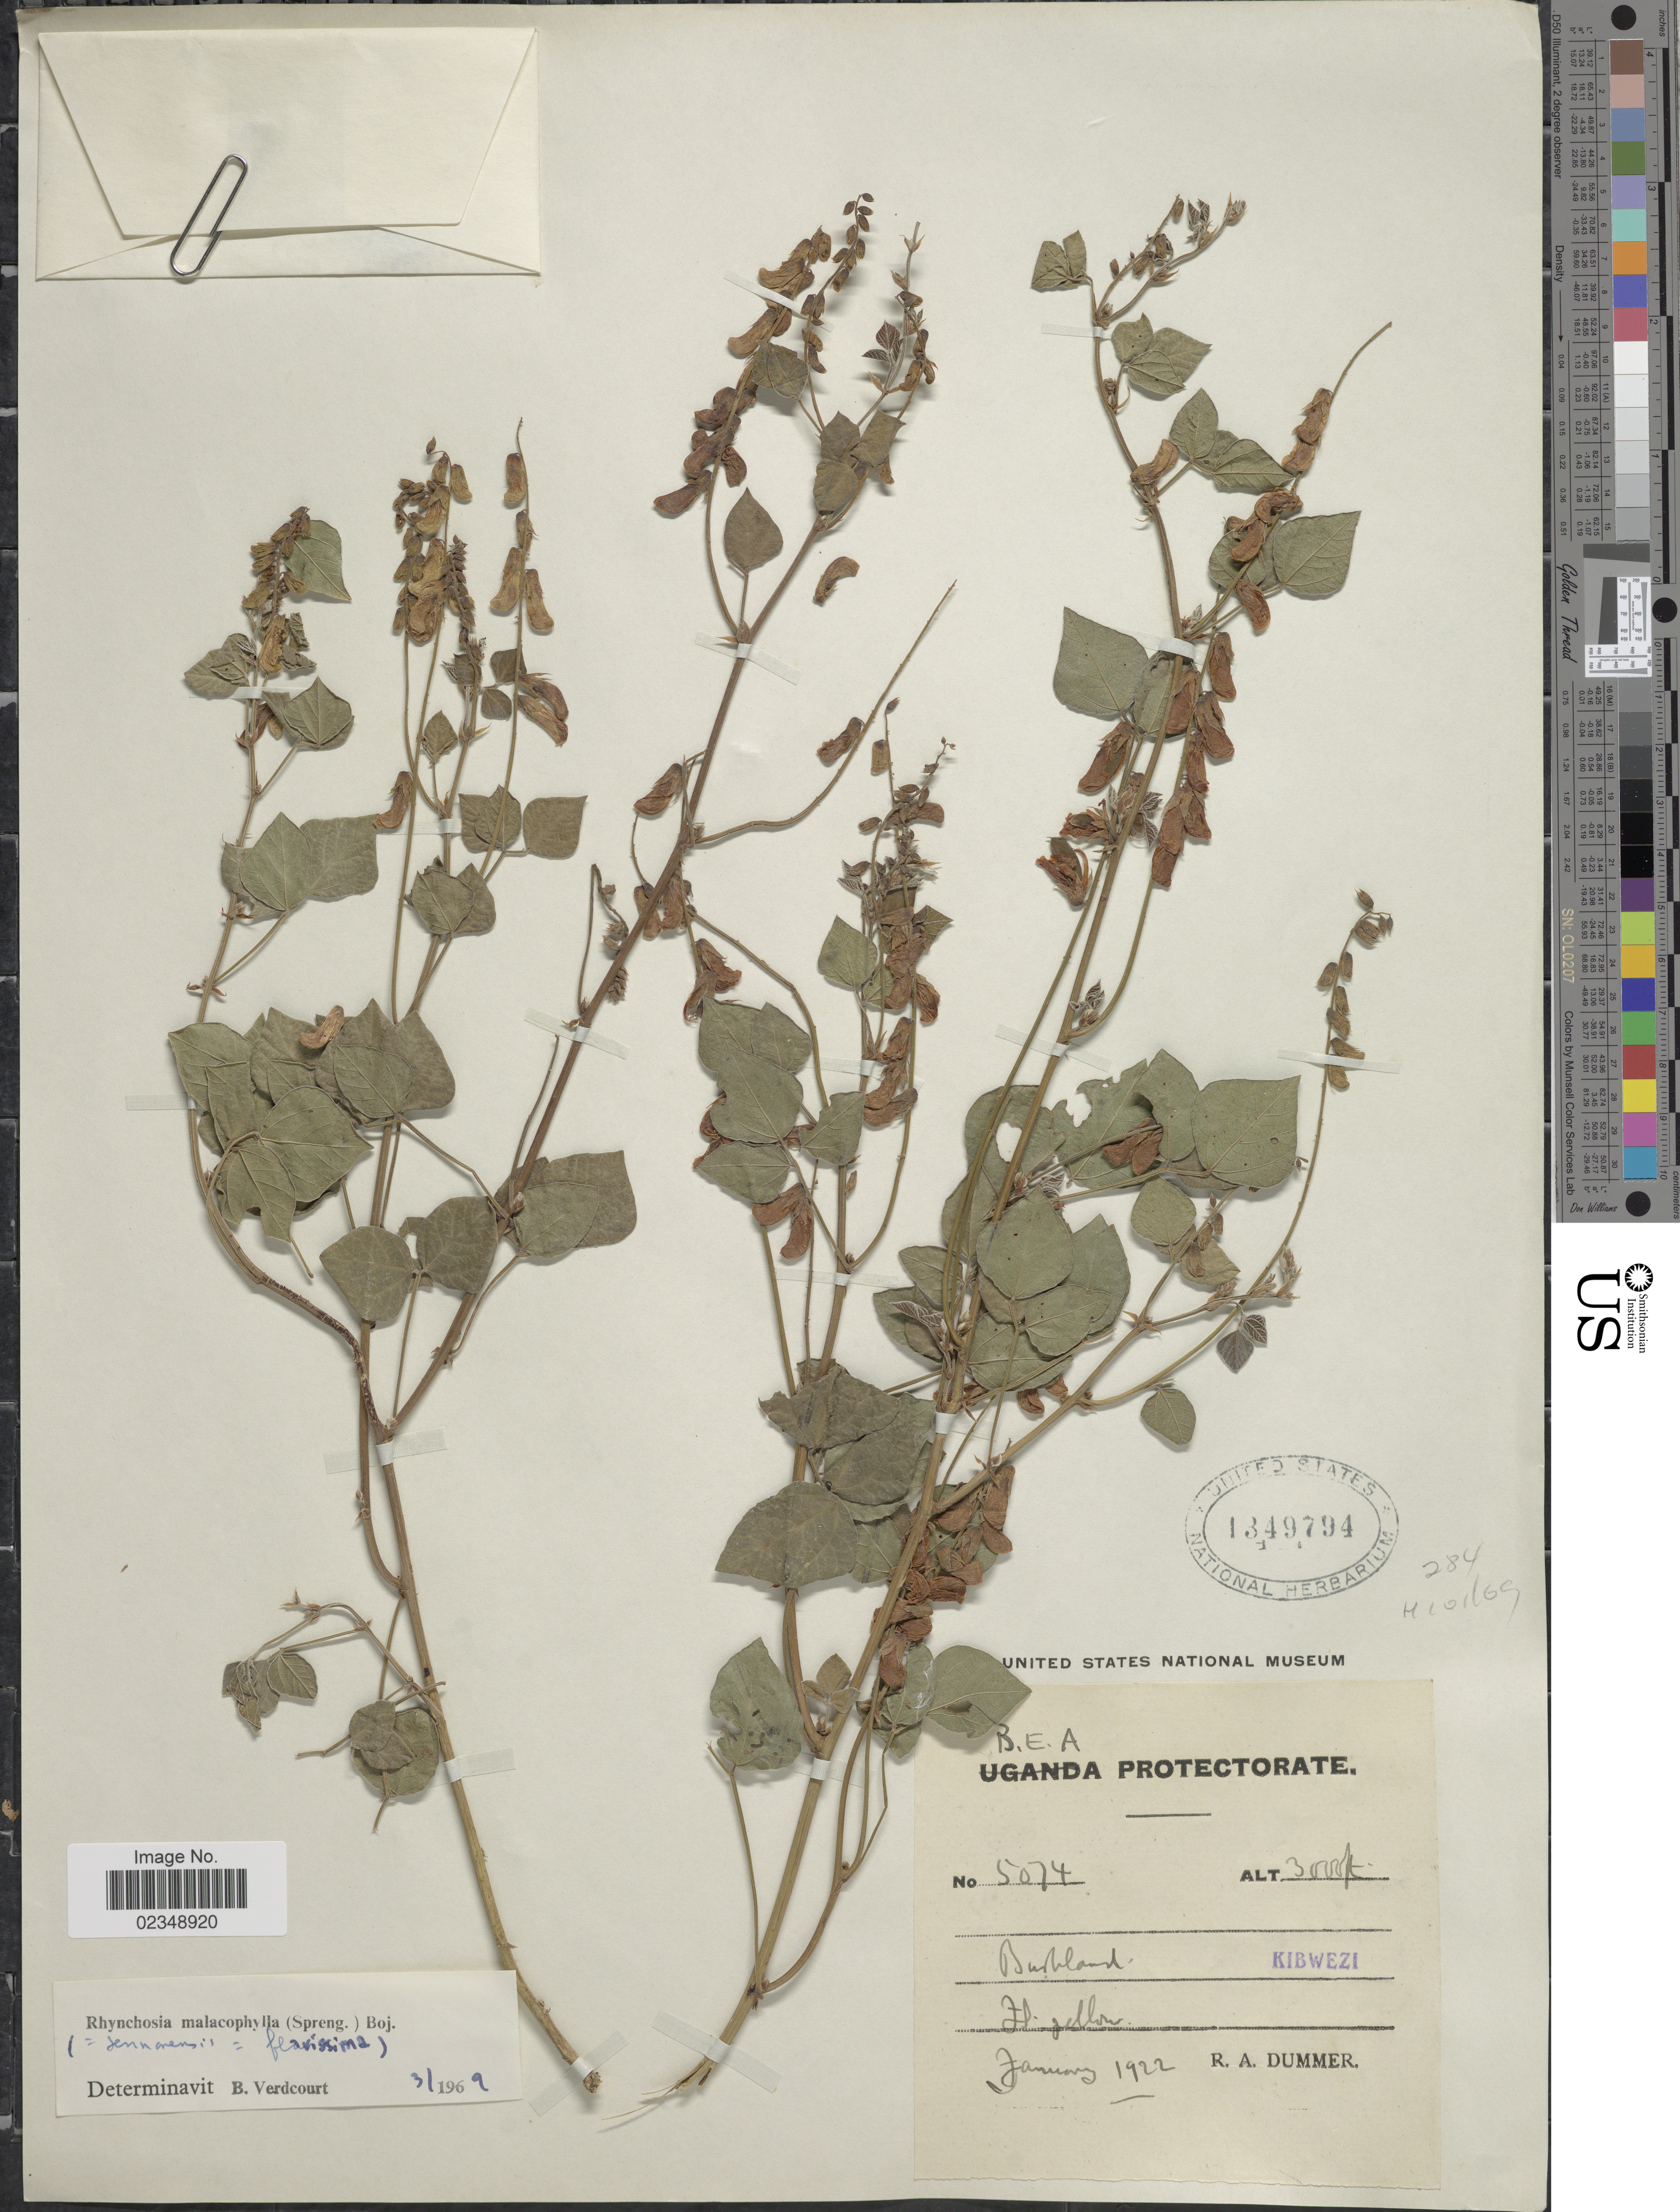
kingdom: Plantae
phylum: Tracheophyta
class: Magnoliopsida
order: Fabales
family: Fabaceae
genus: Rhynchosia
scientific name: Rhynchosia malacophylla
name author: Bojer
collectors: R. Dümmer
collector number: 5074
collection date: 1922-01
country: Kenya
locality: B.E.A. Protectorate. Bushland. Kibwezi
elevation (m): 914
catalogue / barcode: US 1349794